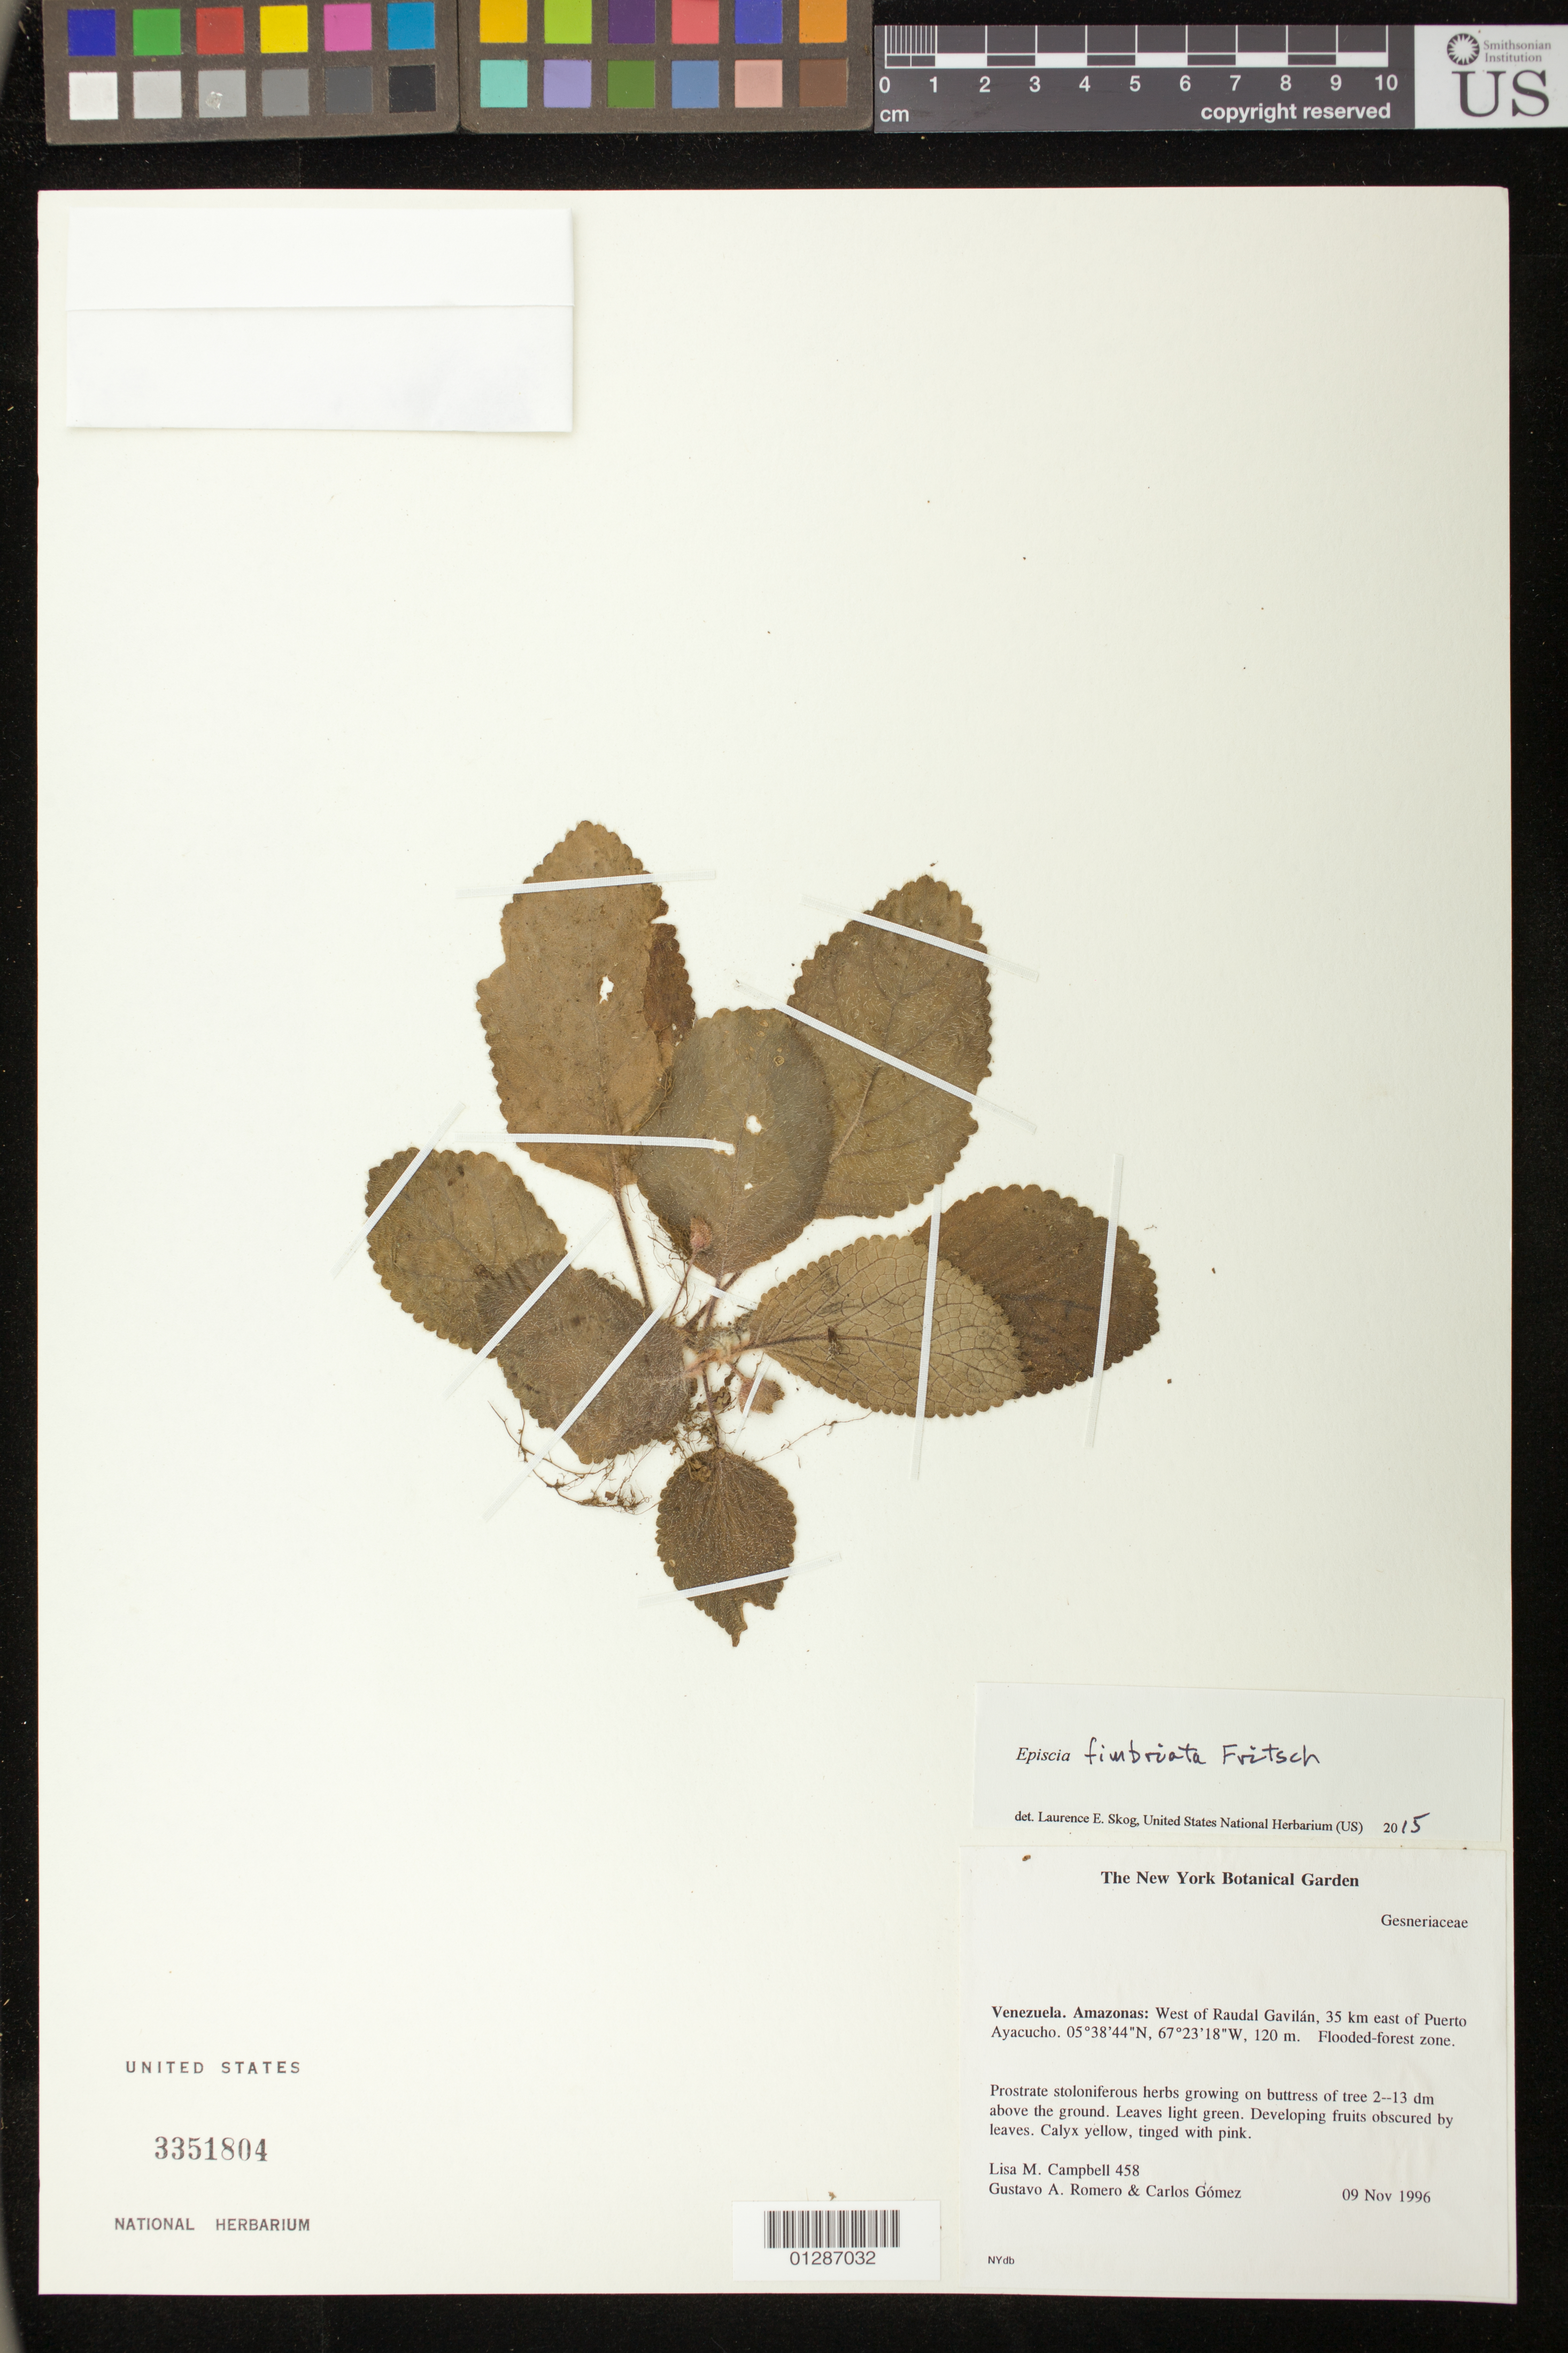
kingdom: Plantae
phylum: Tracheophyta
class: Magnoliopsida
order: Lamiales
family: Gesneriaceae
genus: Episcia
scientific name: Episcia fimbriata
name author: Fritsch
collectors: G. A. Romero & C. Gómez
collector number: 458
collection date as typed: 9 Nov 1996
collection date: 1996-11-09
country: Venezuela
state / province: Amazonas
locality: W of Raudal Gavilan, 35 km E of Puerto Ayacucho.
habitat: Herb.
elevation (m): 120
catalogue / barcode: US 3351804